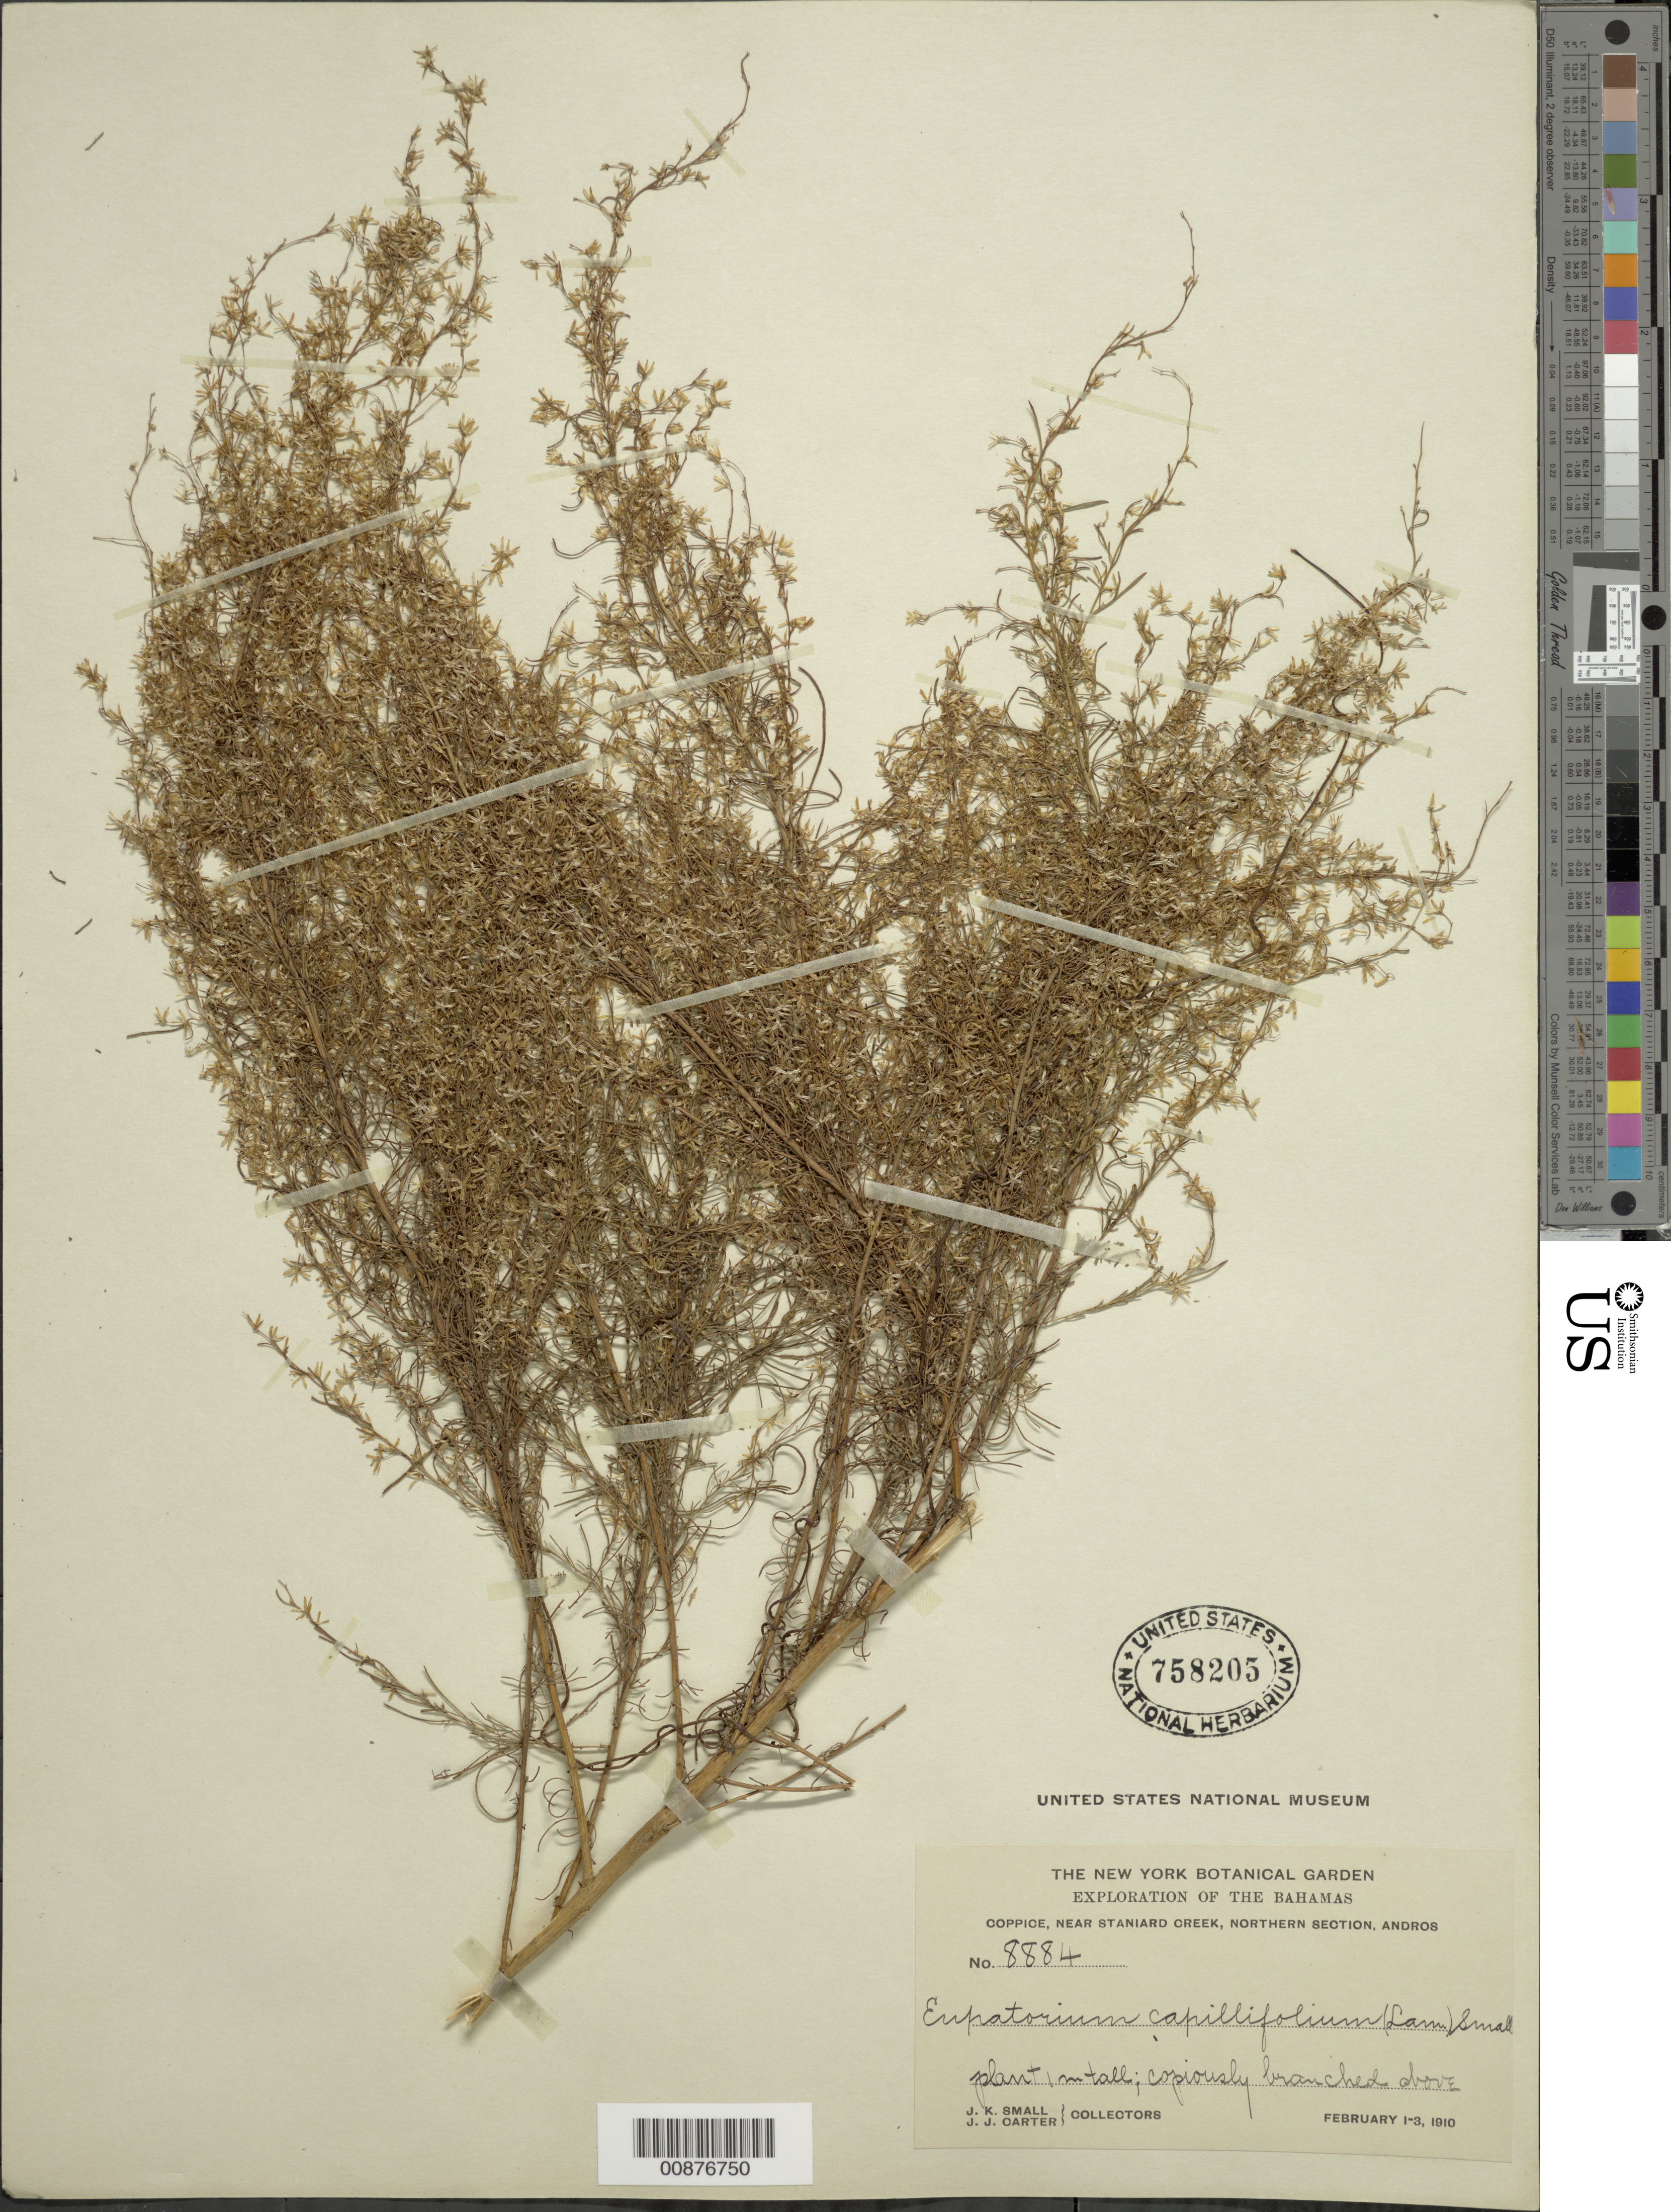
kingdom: Plantae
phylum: Tracheophyta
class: Magnoliopsida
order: Asterales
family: Asteraceae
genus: Eupatorium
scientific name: Eupatorium capillifolium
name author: (Lam.) Small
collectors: J. K. Small & J. J. Carter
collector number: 8884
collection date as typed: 01 Feb 1910 to 03 Feb 1910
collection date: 1910-02-01/1910-02-03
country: Bahamas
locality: Near Staniard Creek, Northern Section, Andros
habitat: Coppice, near creek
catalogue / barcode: US 758205